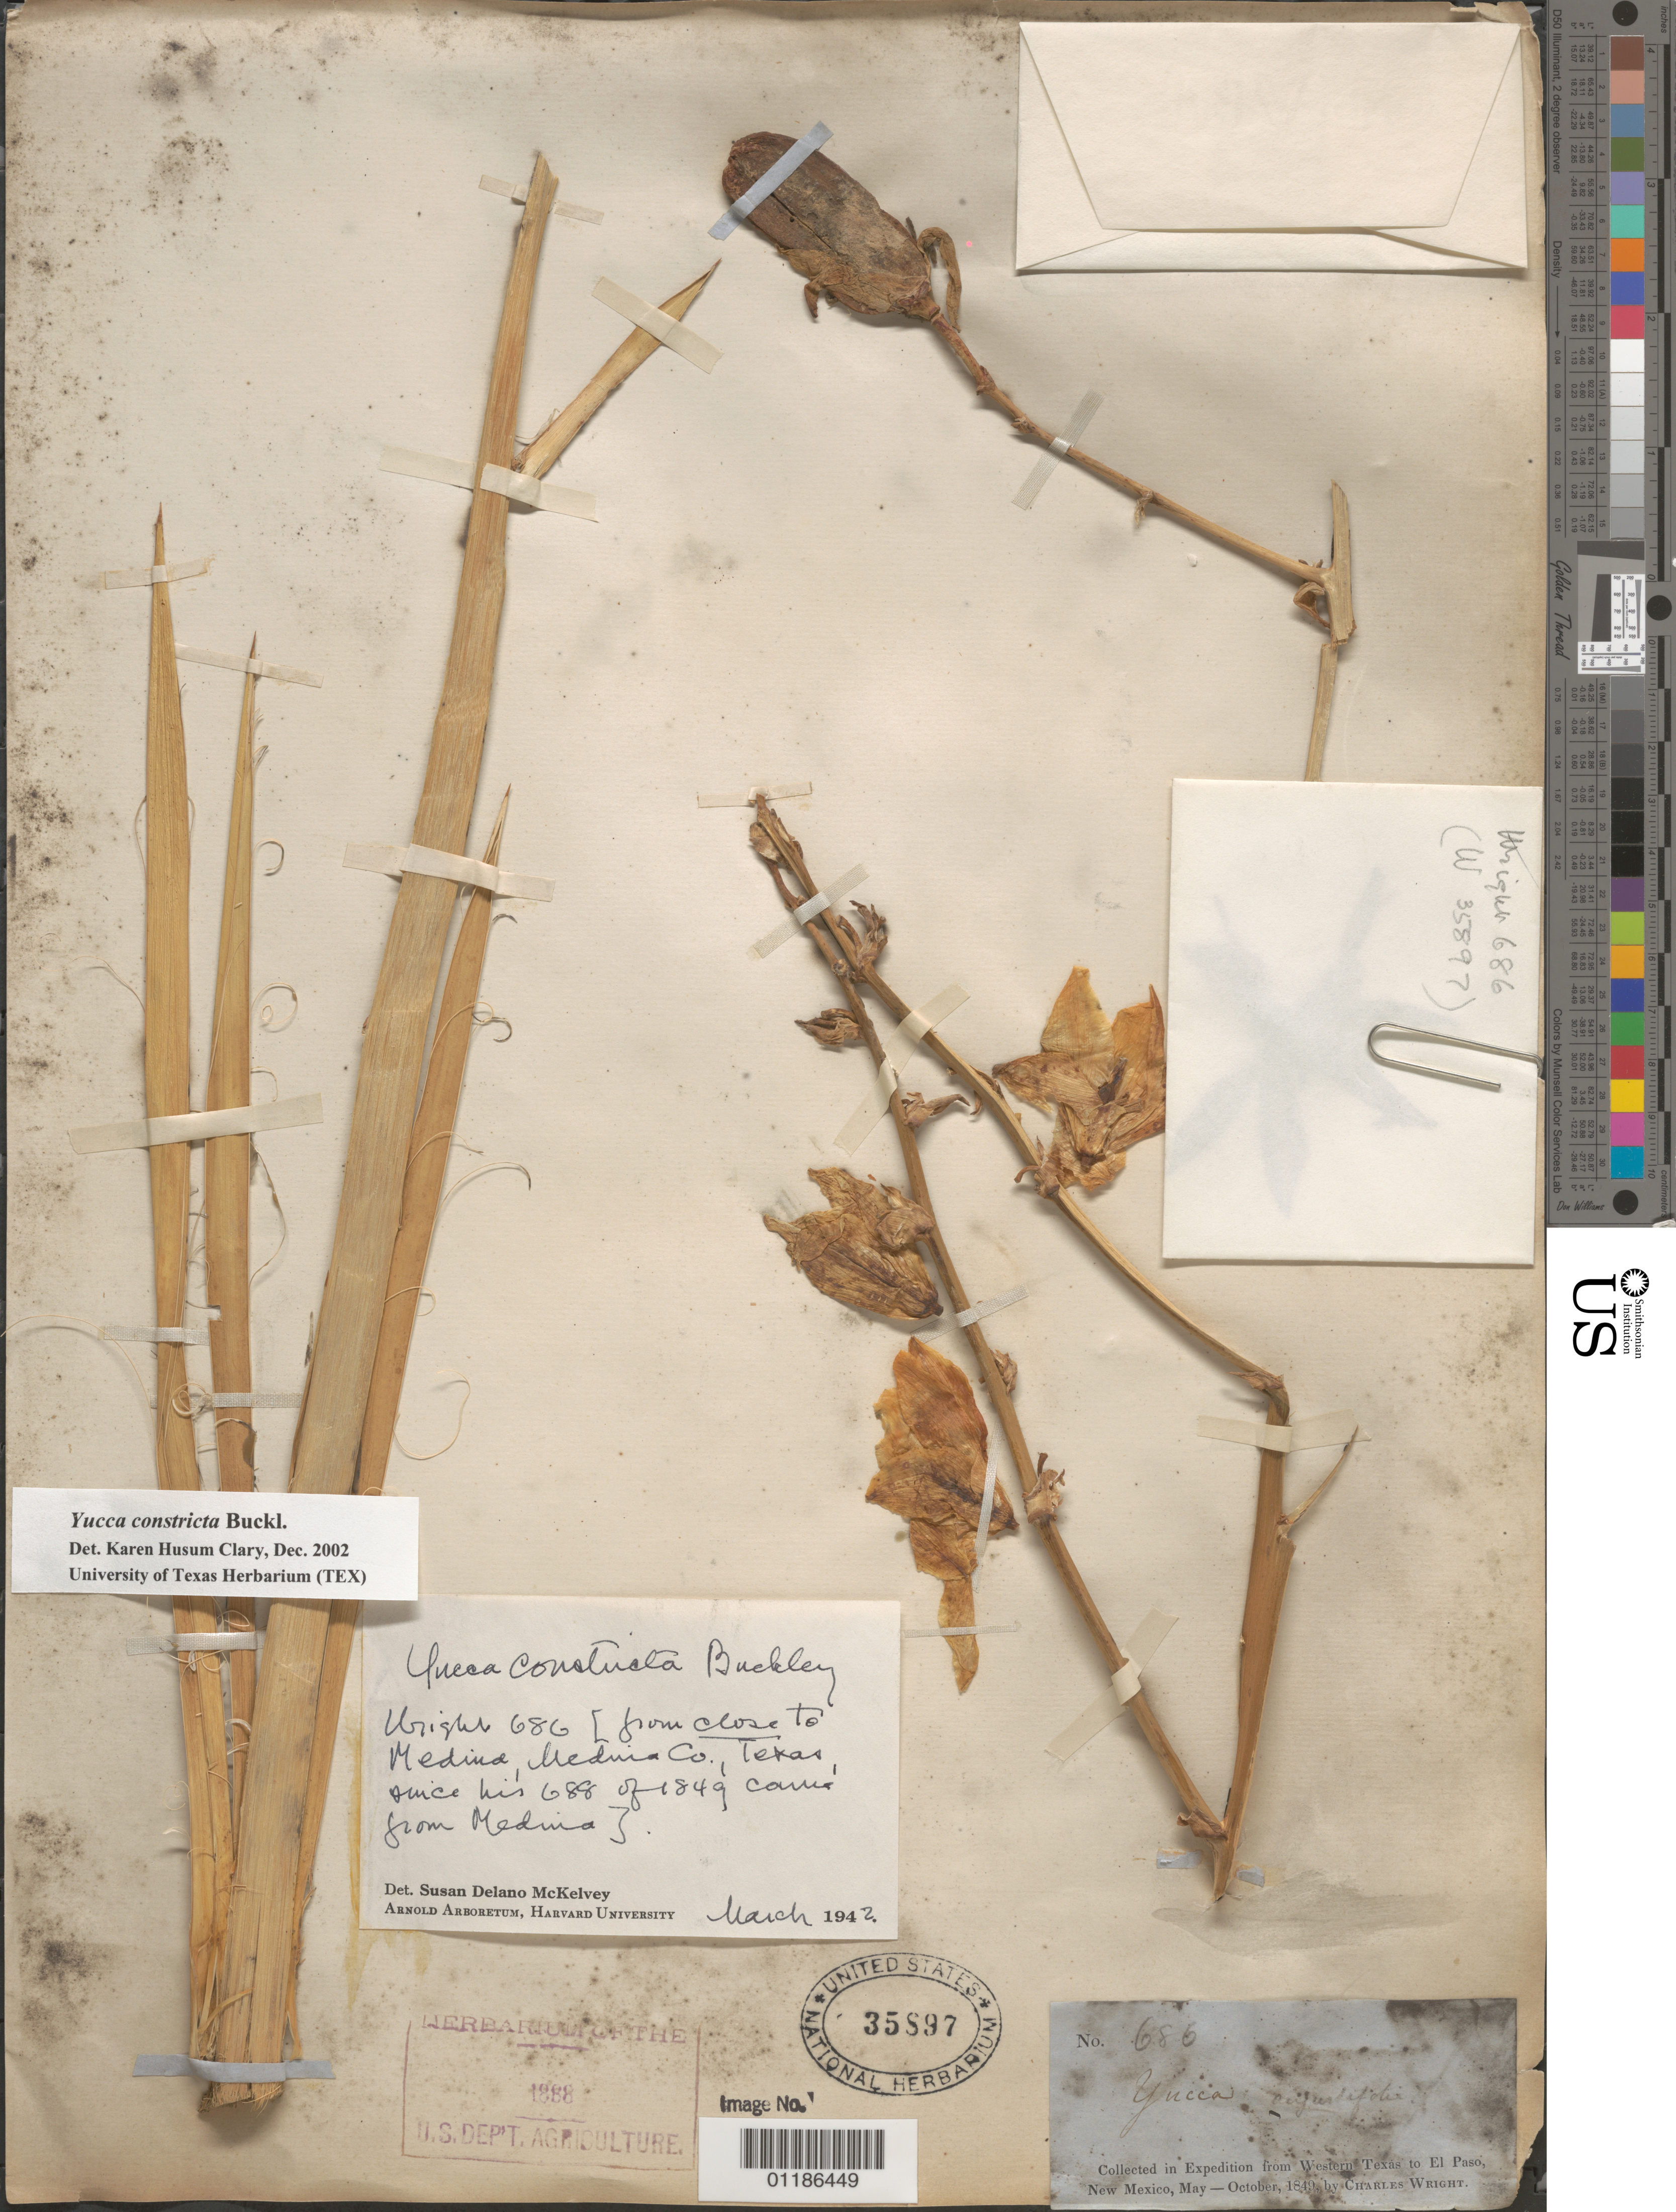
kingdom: Plantae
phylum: Tracheophyta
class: Liliopsida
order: Asparagales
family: Asparagaceae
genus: Yucca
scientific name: Yucca constricta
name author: Buckley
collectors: C. Wright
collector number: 686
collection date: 1849-05/1849-10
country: United States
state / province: New Mexico / Texas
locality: From Western Texas to El Paso, New Mexico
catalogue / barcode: US 35897